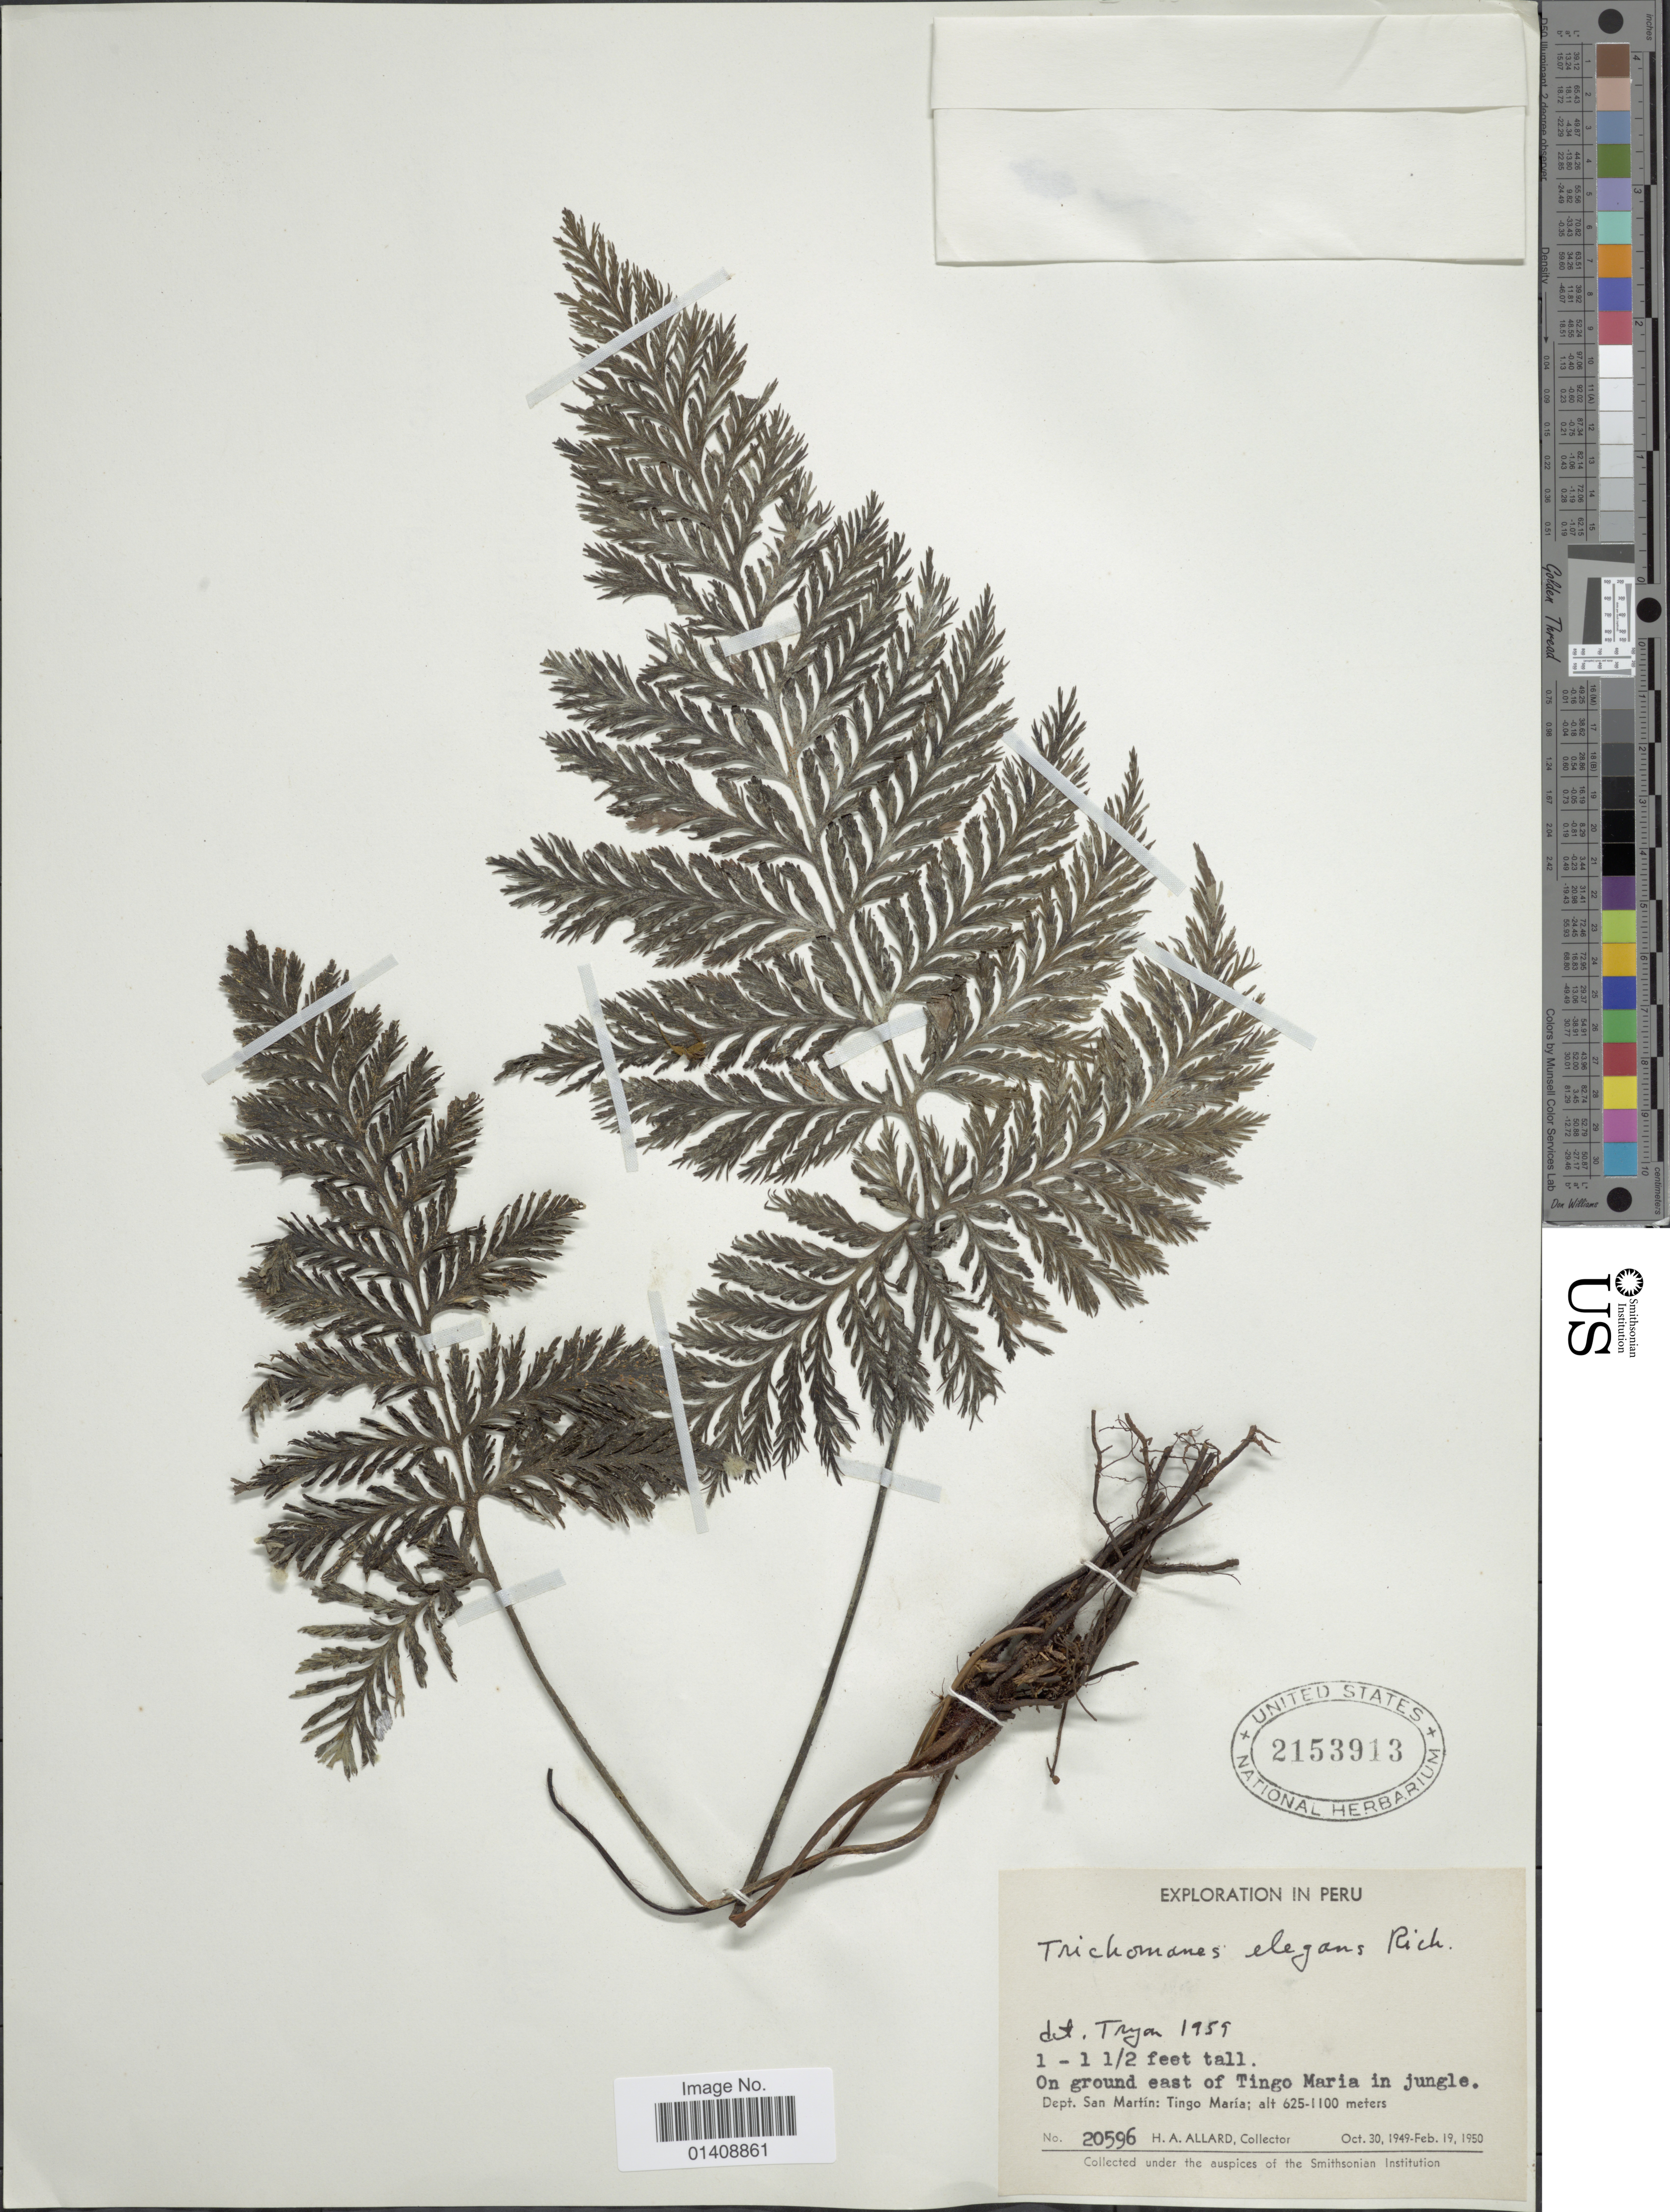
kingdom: Plantae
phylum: Tracheophyta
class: Polypodiopsida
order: Hymenophyllales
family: Hymenophyllaceae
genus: Trichomanes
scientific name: Trichomanes elegans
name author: Rich.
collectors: H. A. Allard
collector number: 20596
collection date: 1949-10-30/1950-02-19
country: Peru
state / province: San Martín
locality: Tingo Maria. On ground east of Tingo Maria in jungle.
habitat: on ground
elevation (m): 625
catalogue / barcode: US 2153913